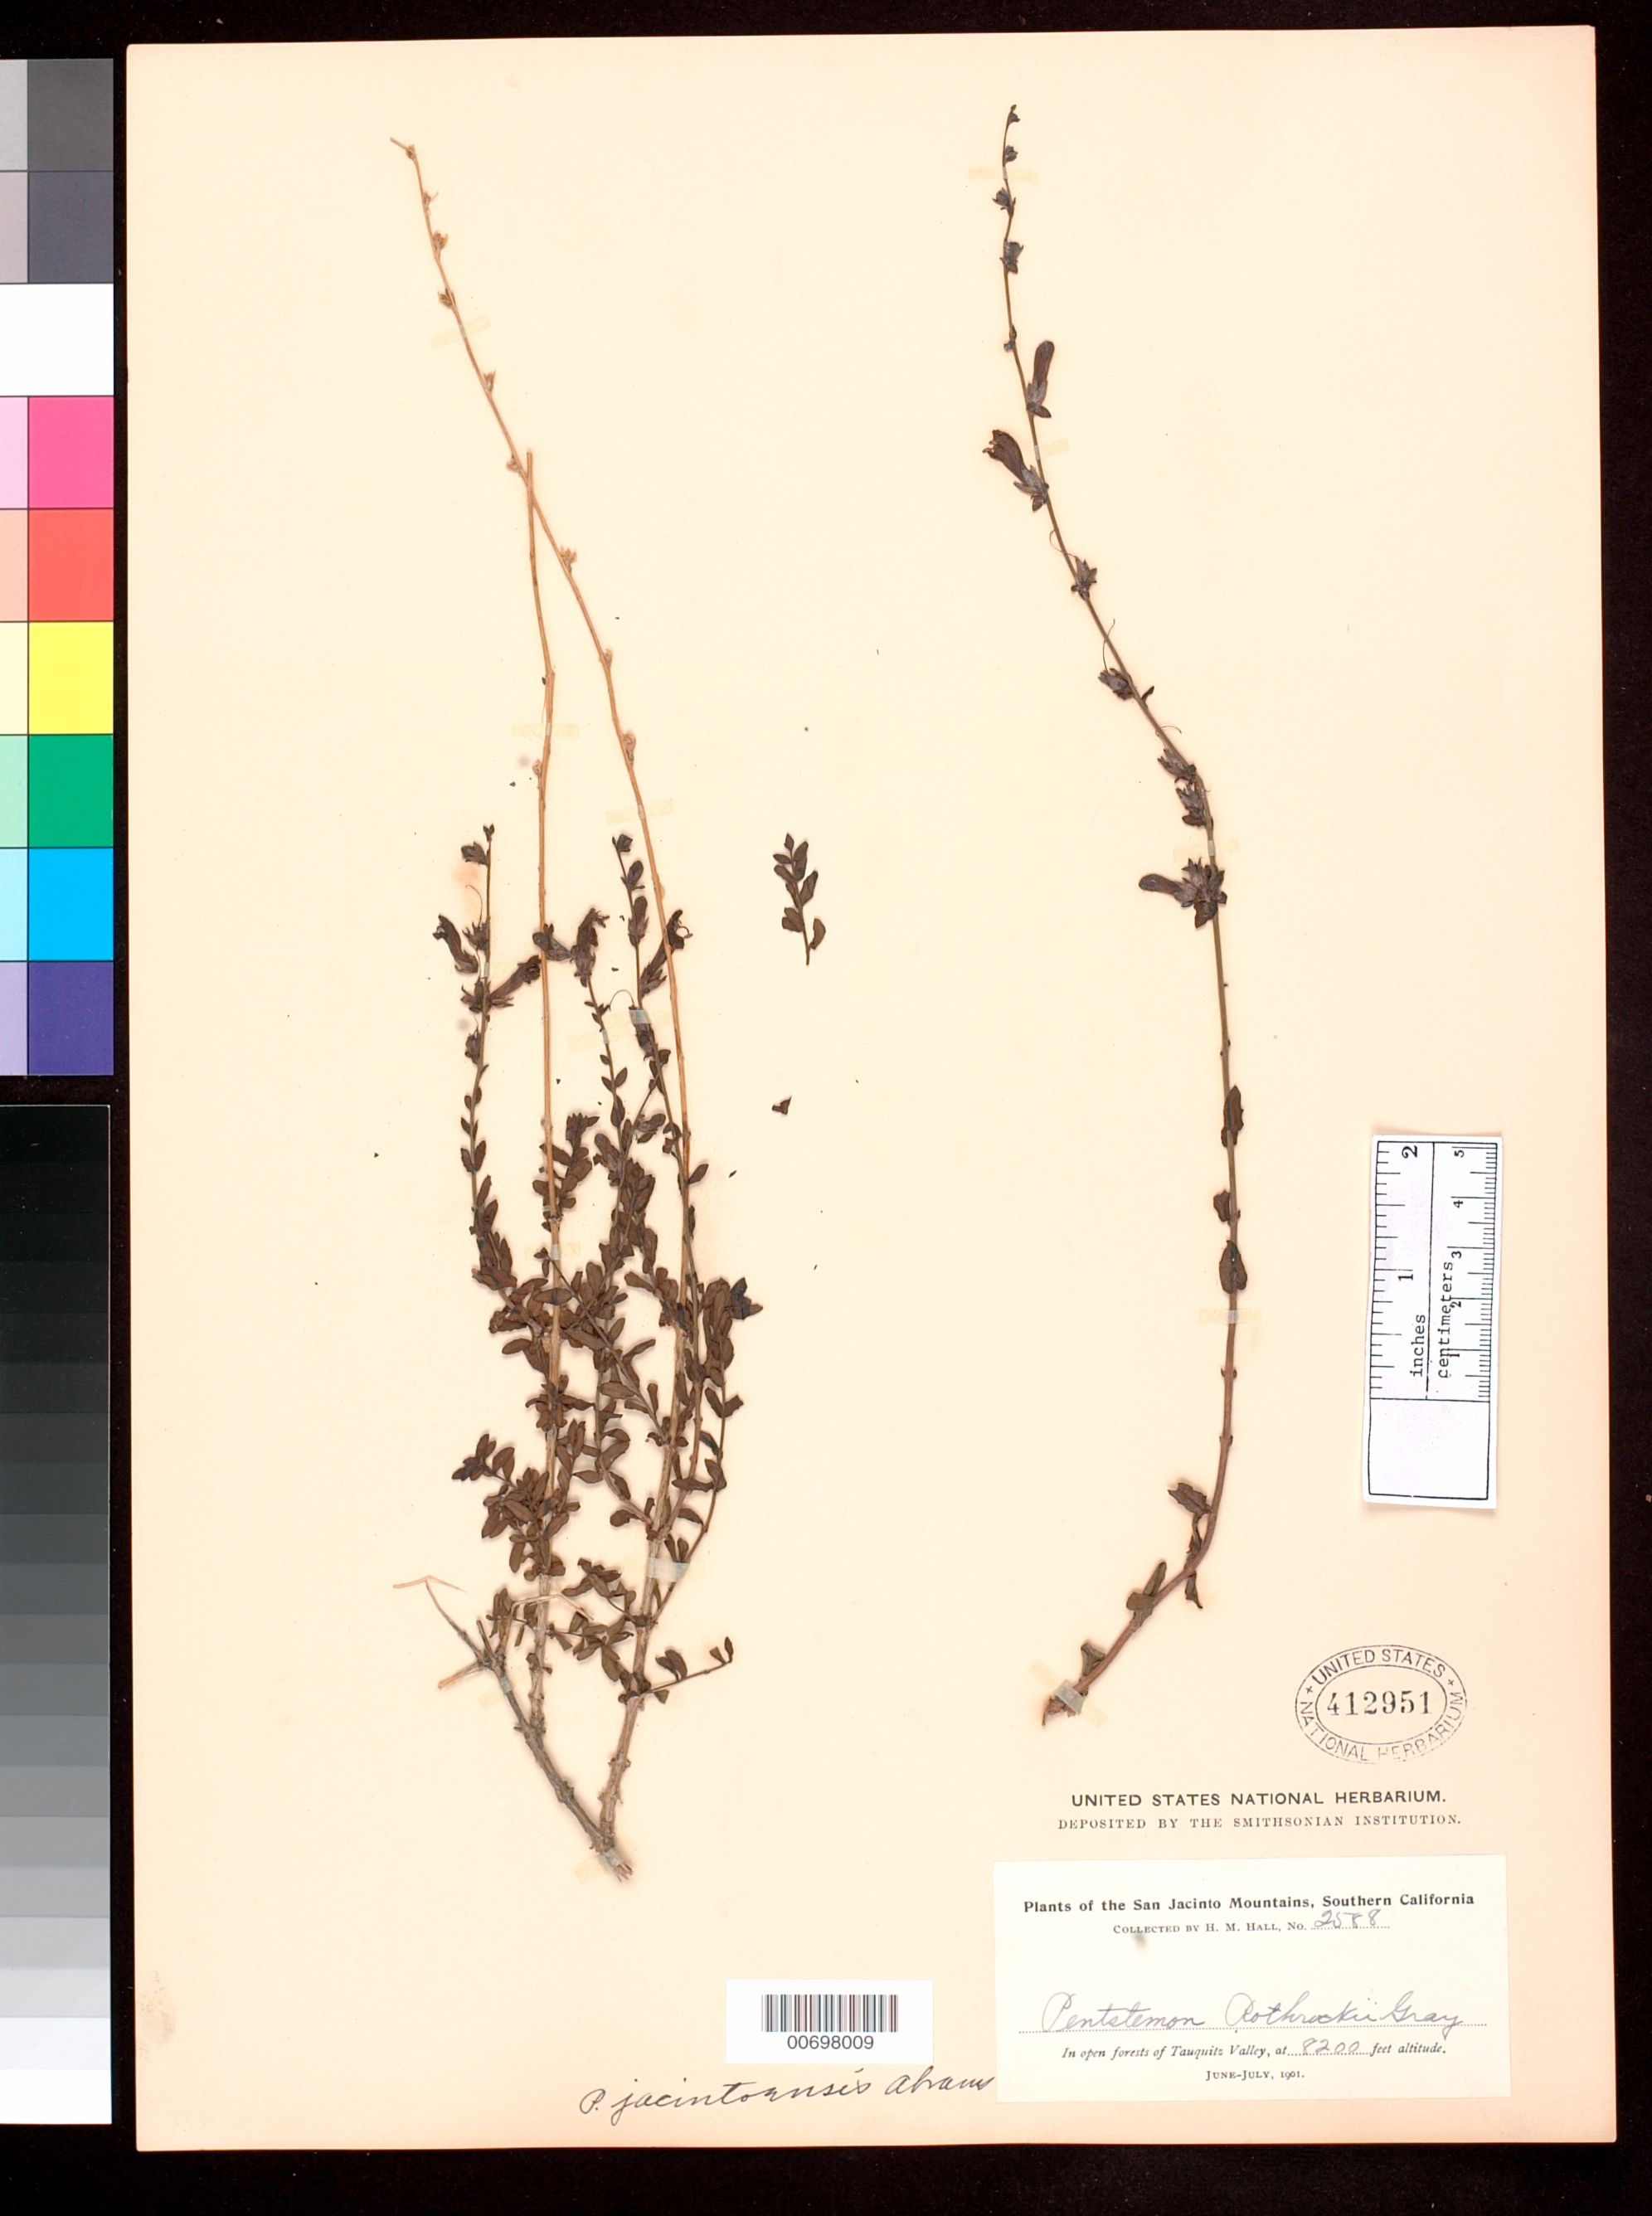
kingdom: Plantae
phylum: Tracheophyta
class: Magnoliopsida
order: Lamiales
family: Plantaginaceae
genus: Penstemon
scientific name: Penstemon rothrockii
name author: A. Gray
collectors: H. M. Hall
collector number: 2588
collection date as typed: Jun 1901 to -- Jul 1901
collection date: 1901-06/1901-07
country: United States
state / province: California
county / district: Riverside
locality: In open forests of Tauquitz Valley, San Jacinto Mts.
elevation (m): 2499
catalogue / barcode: US 412951